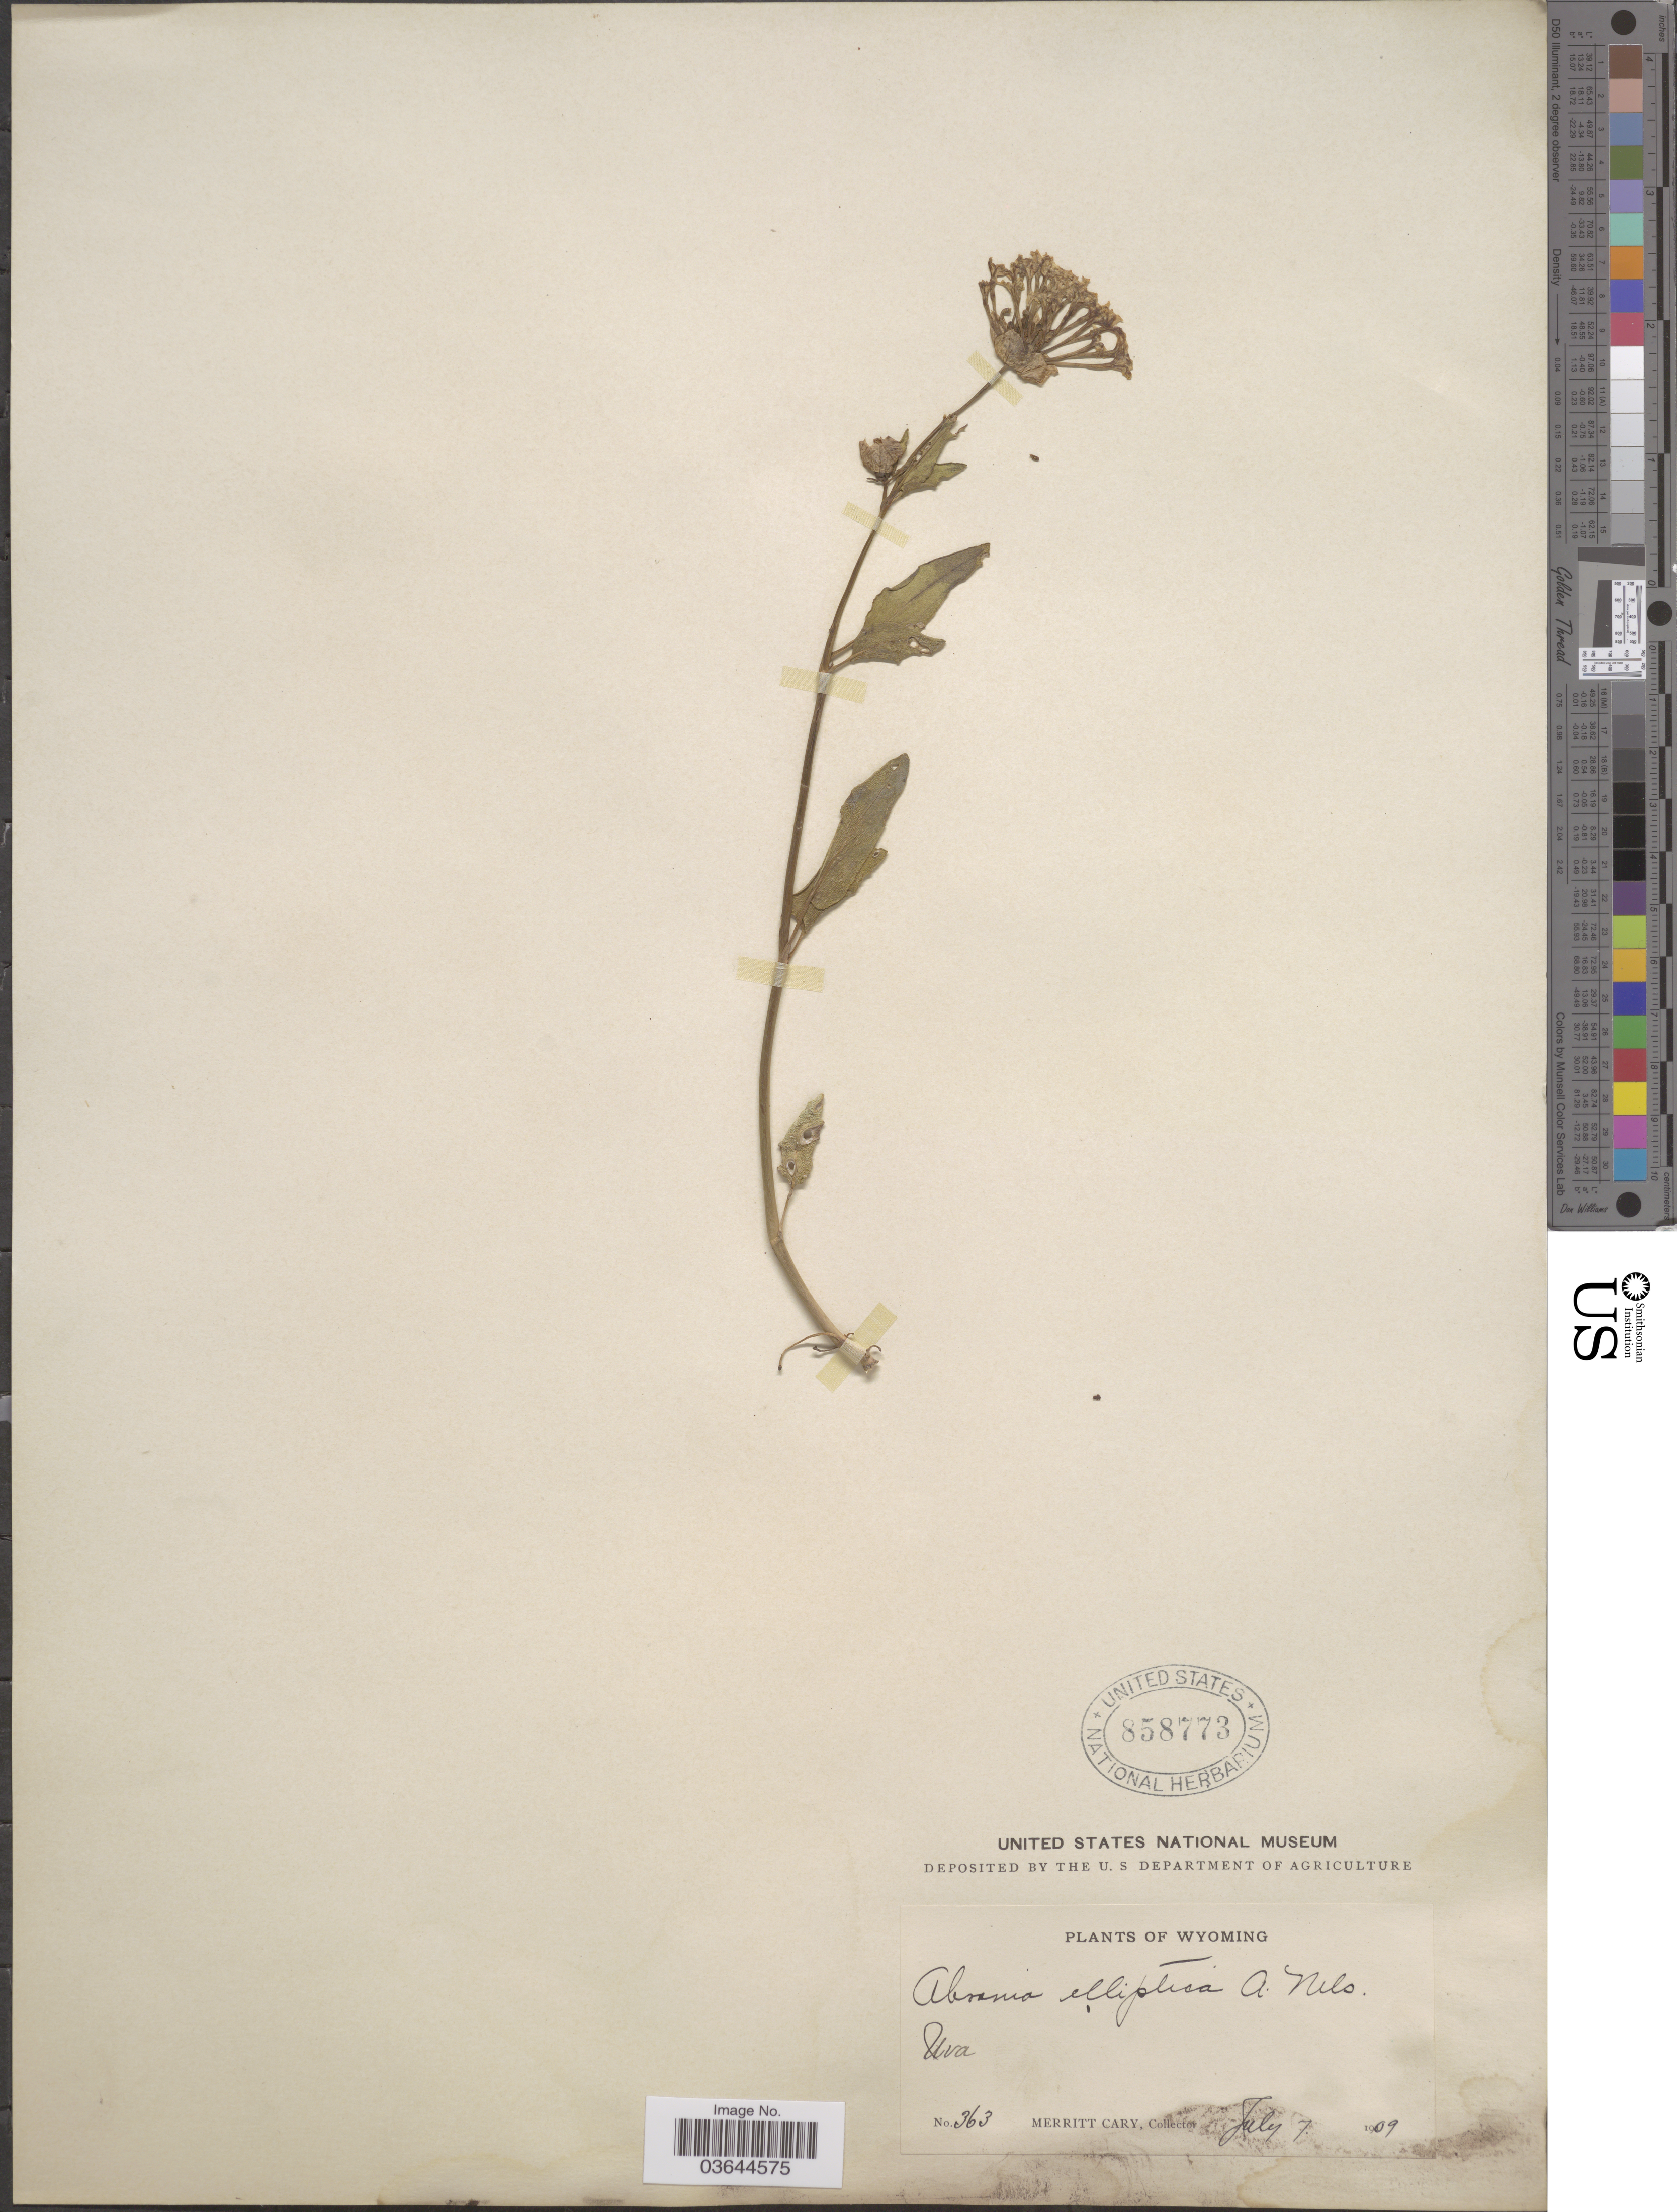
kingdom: Plantae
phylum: Tracheophyta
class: Magnoliopsida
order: Caryophyllales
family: Nyctaginaceae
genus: Abronia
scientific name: Abronia fragrans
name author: Nutt. ex Hook.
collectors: M. Cary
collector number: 363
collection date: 1909-07-07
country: United States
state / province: Wyoming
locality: Uva.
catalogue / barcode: US 858773